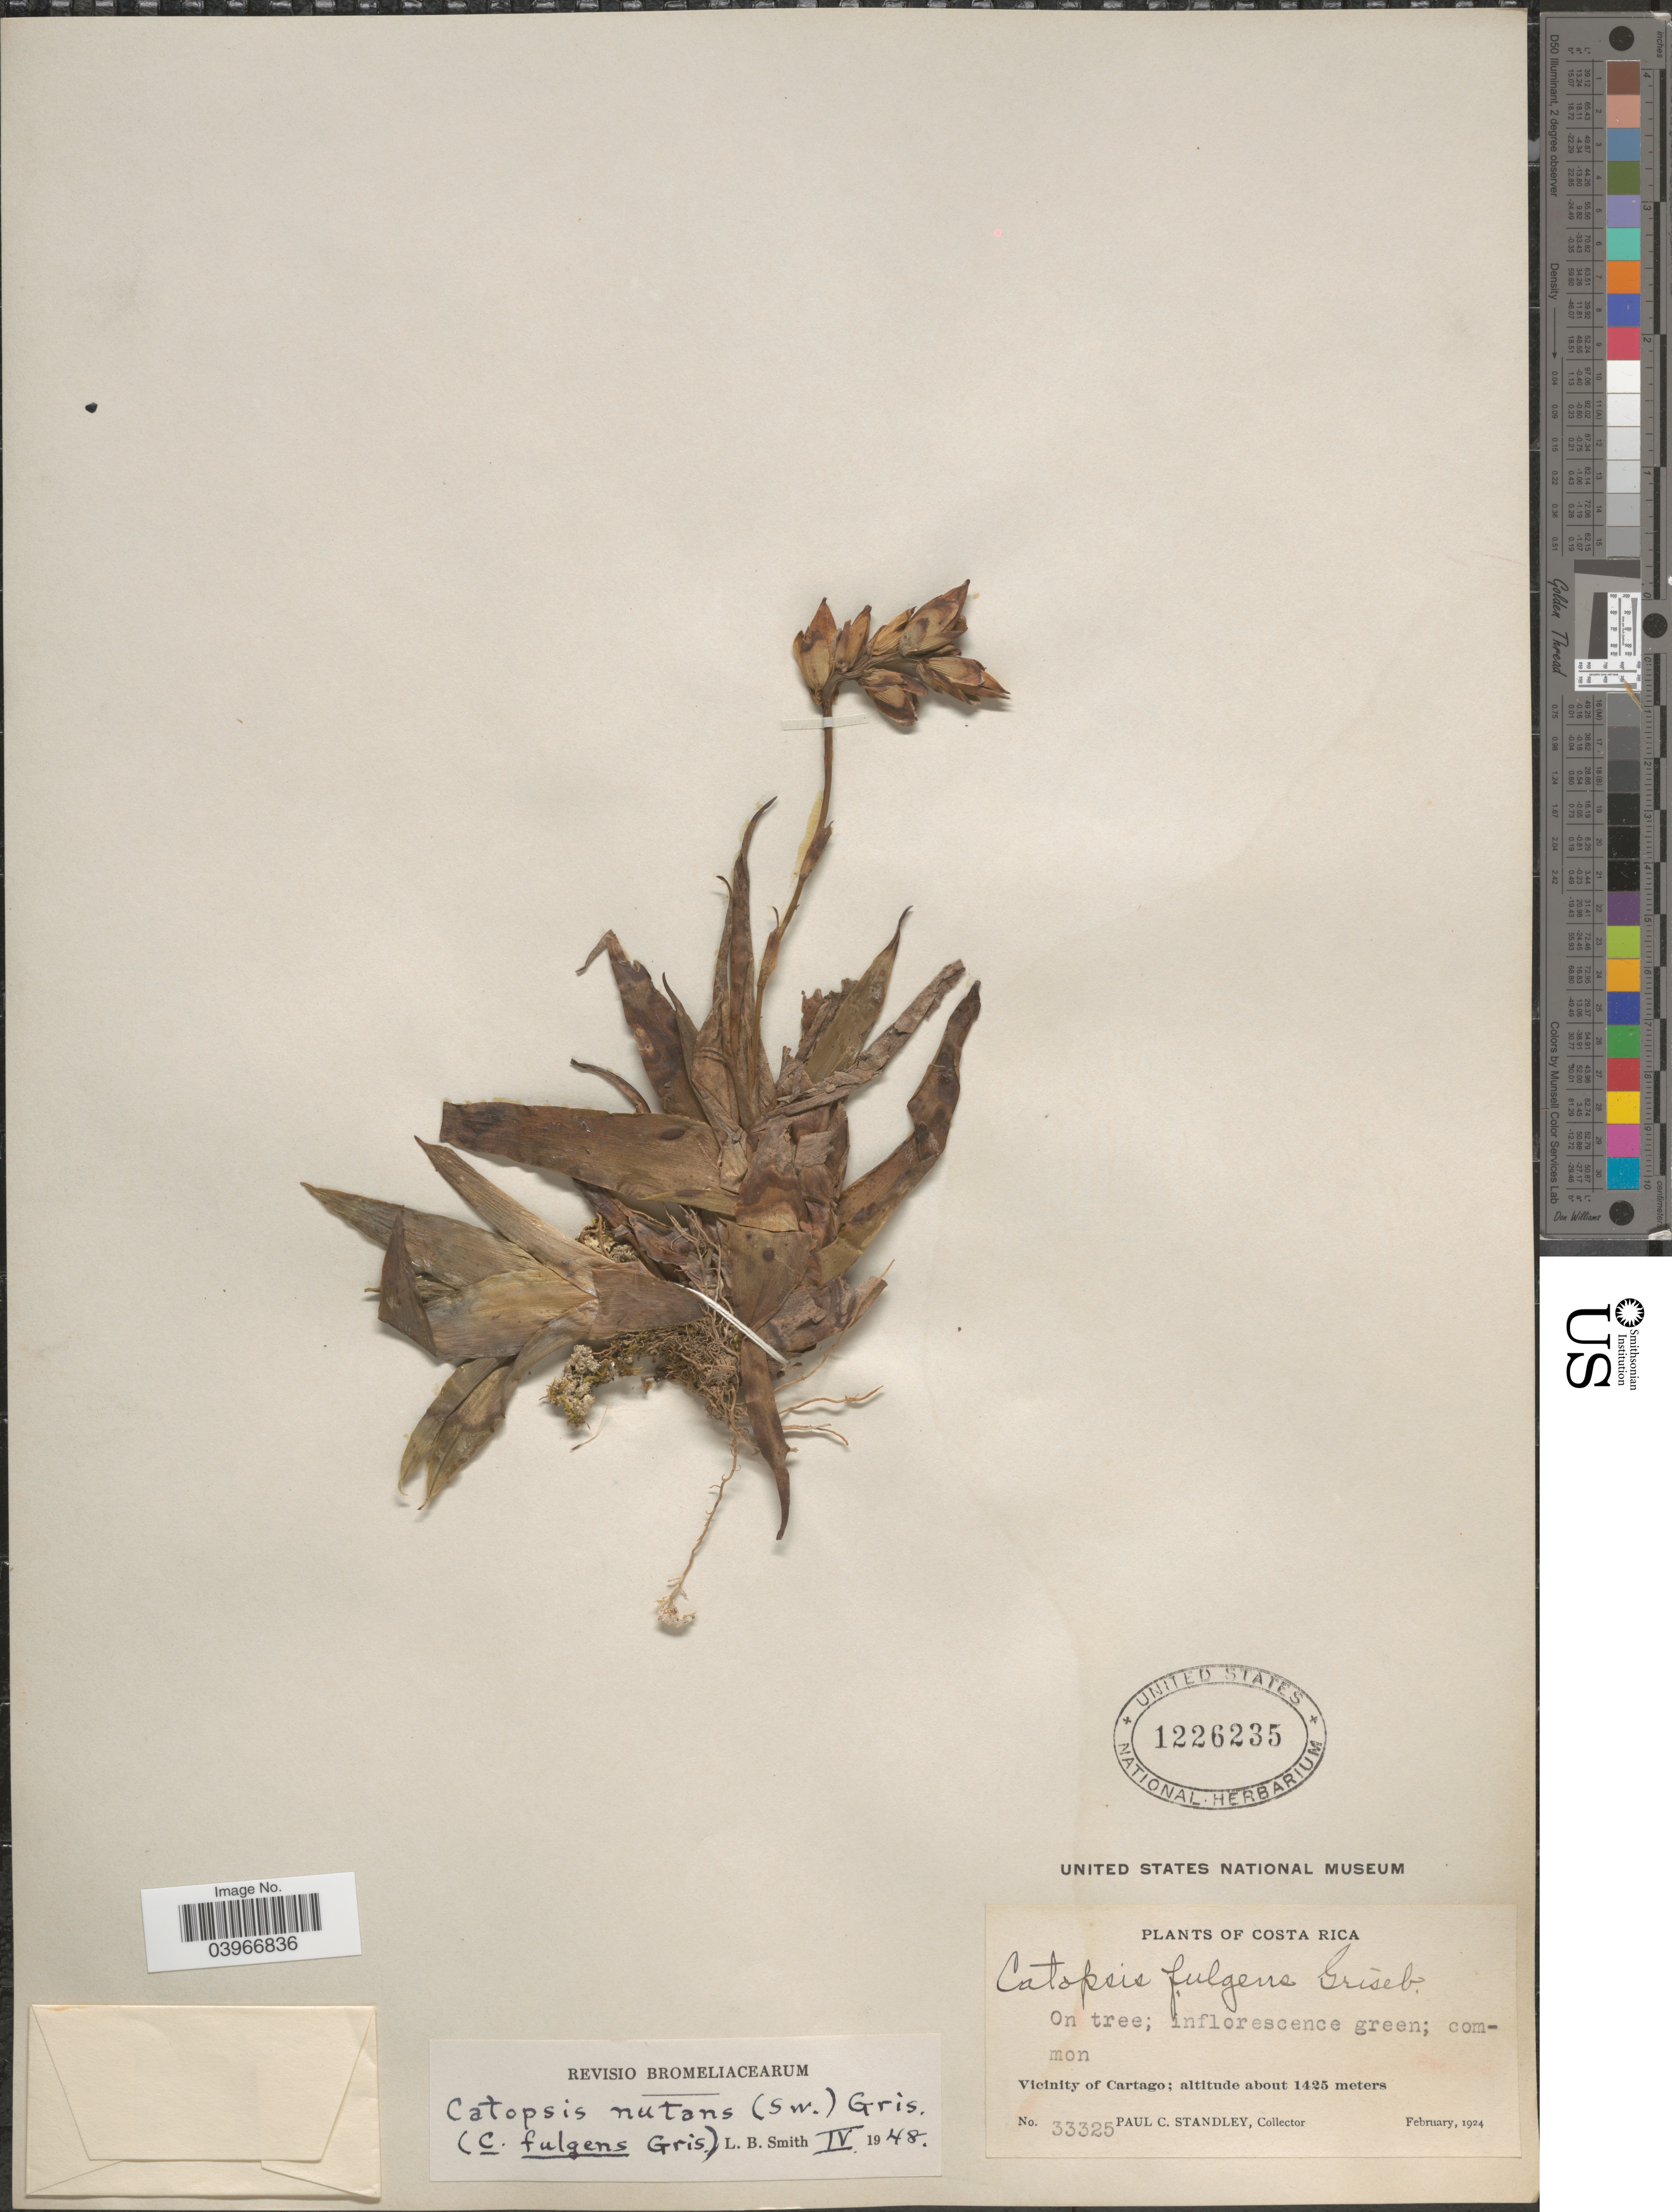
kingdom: Plantae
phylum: Tracheophyta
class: Liliopsida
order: Poales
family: Bromeliaceae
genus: Catopsis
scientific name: Catopsis nutans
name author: (Sw.) Griseb.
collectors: P. C. Standley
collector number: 33325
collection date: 1924-02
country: Costa Rica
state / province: Cartago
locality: Vicinity of Cartago.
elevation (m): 1425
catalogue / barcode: US 1226235